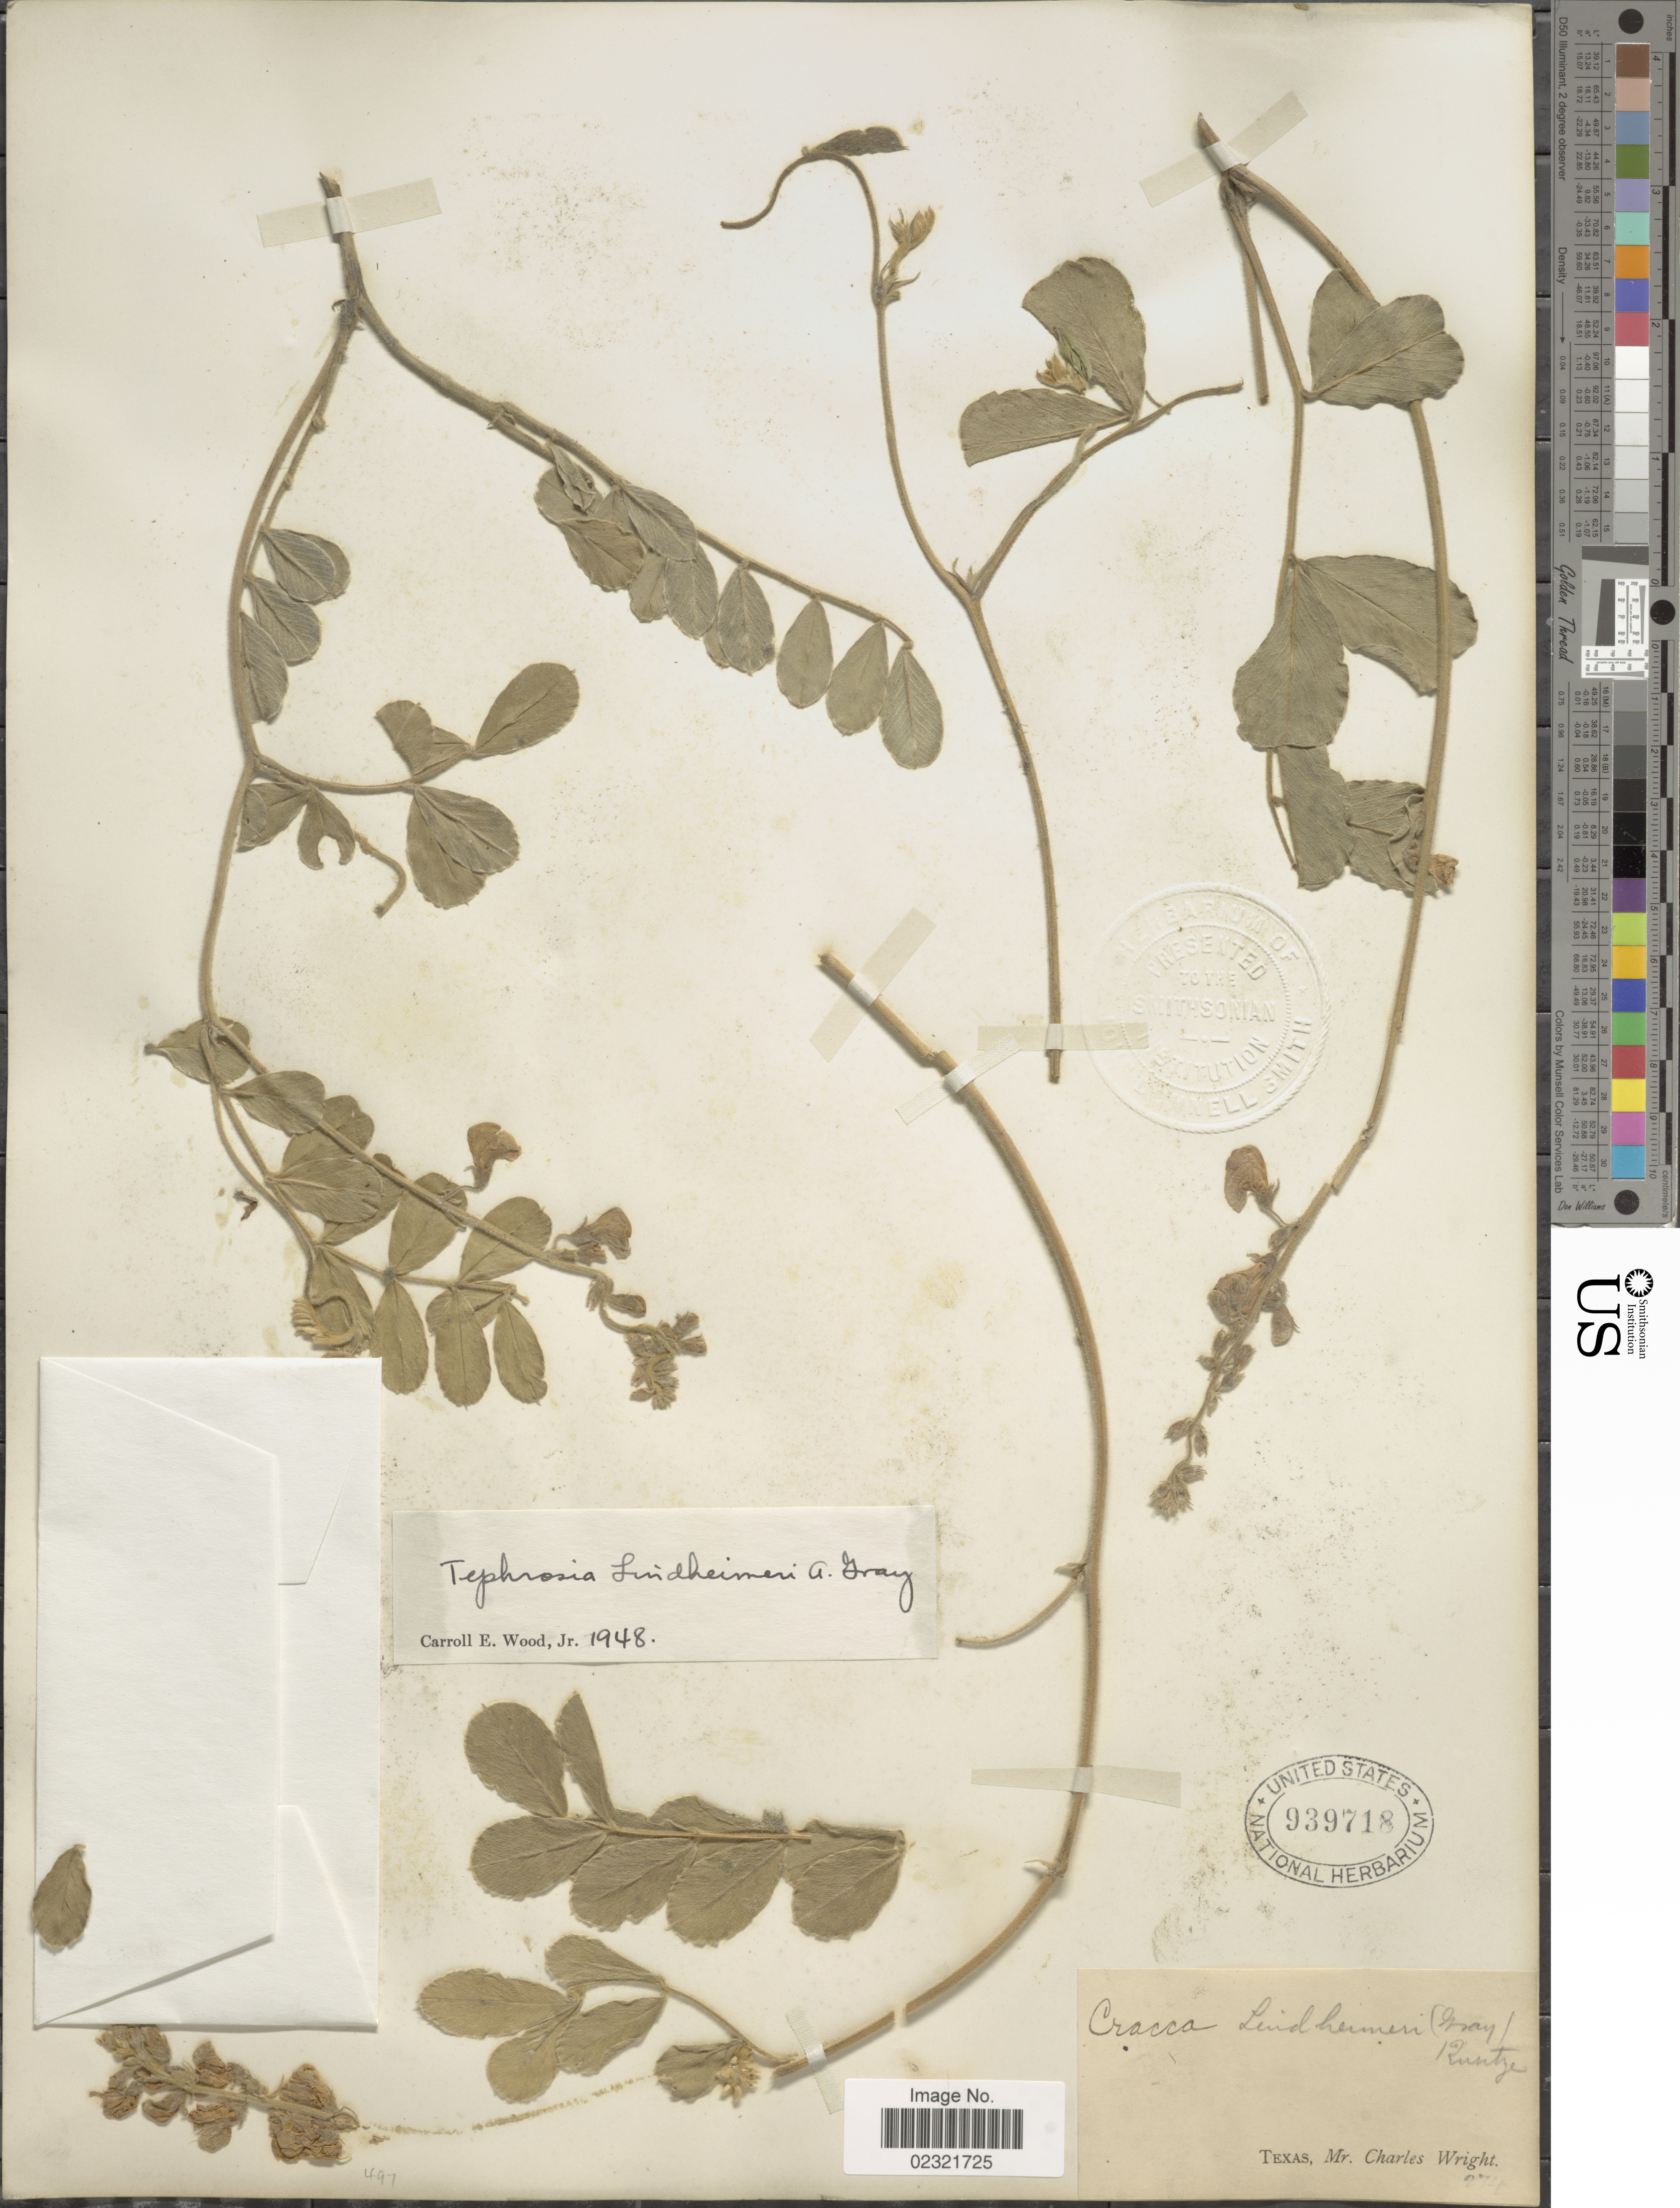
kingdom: Plantae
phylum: Tracheophyta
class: Magnoliopsida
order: Fabales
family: Fabaceae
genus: Tephrosia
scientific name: Tephrosia lindheimeri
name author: A. Gray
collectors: C. Wright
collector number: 274*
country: United States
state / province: Texas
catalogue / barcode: US 939718